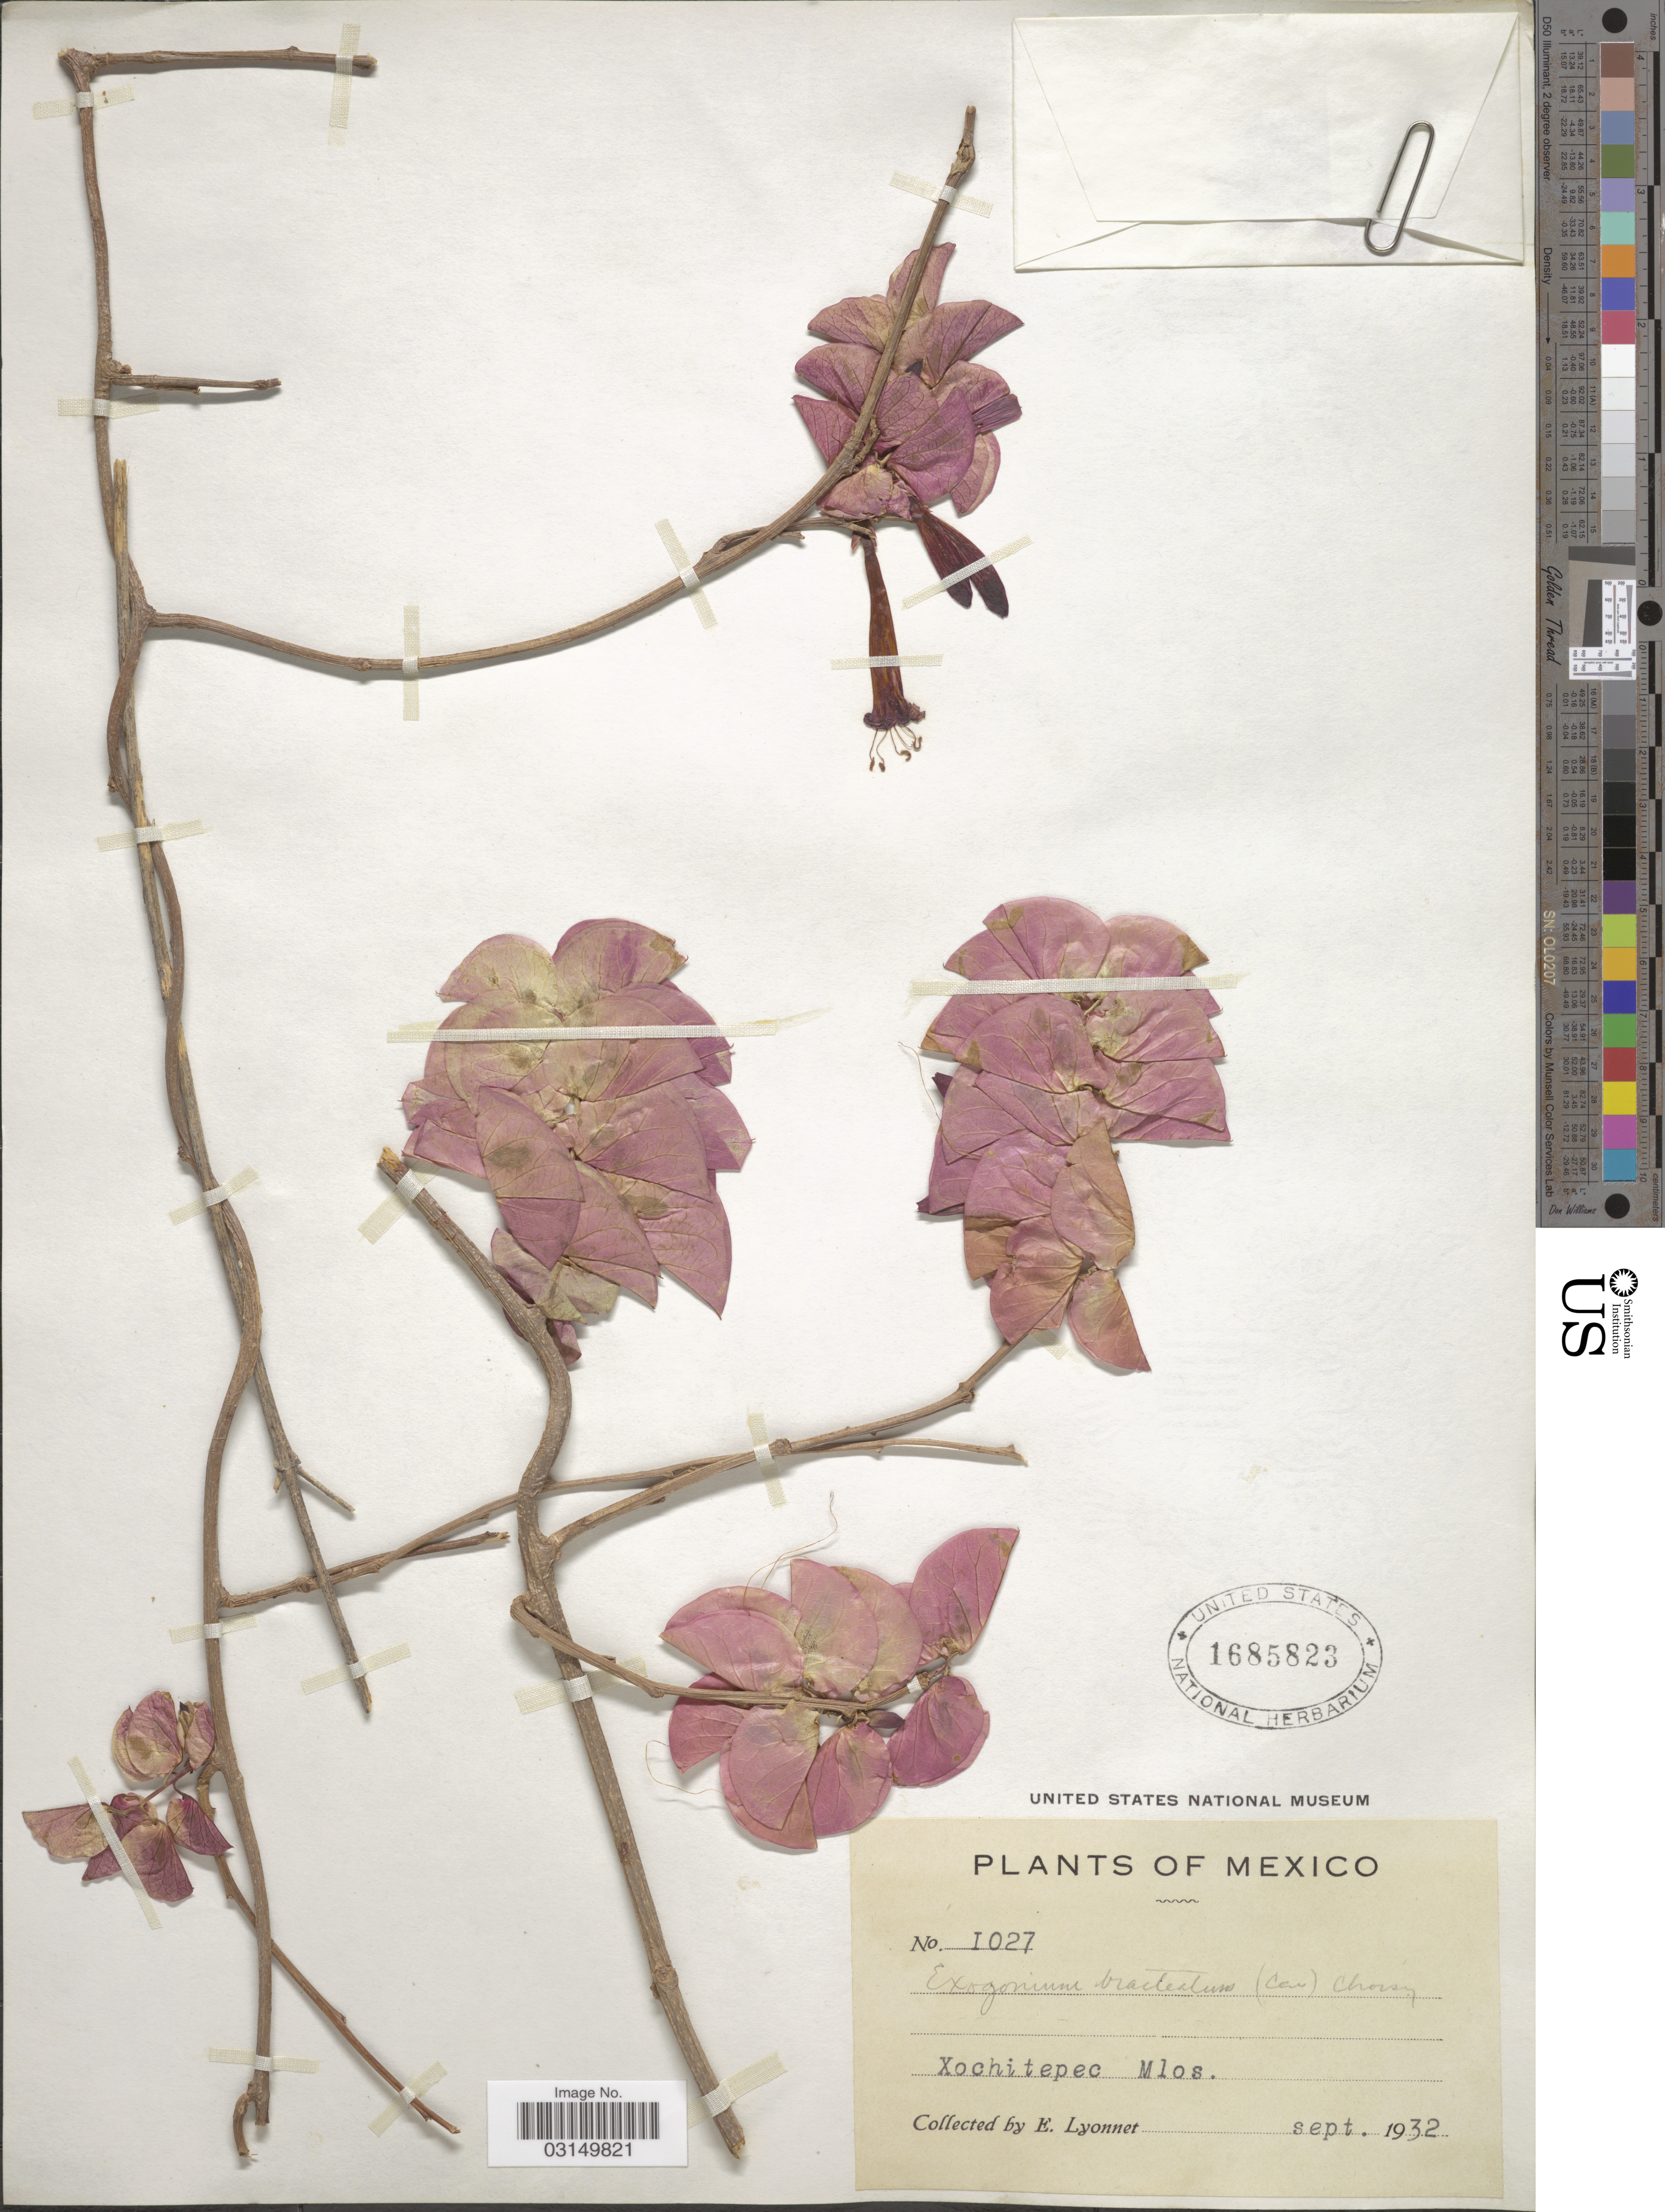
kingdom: Plantae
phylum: Tracheophyta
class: Magnoliopsida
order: Solanales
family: Convolvulaceae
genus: Ipomoea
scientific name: Ipomoea bracteata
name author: Cav.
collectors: E. Lyonnet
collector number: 1027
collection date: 1932-09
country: Mexico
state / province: Morelos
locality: Xochitepec, Mlos.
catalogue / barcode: US 1685823